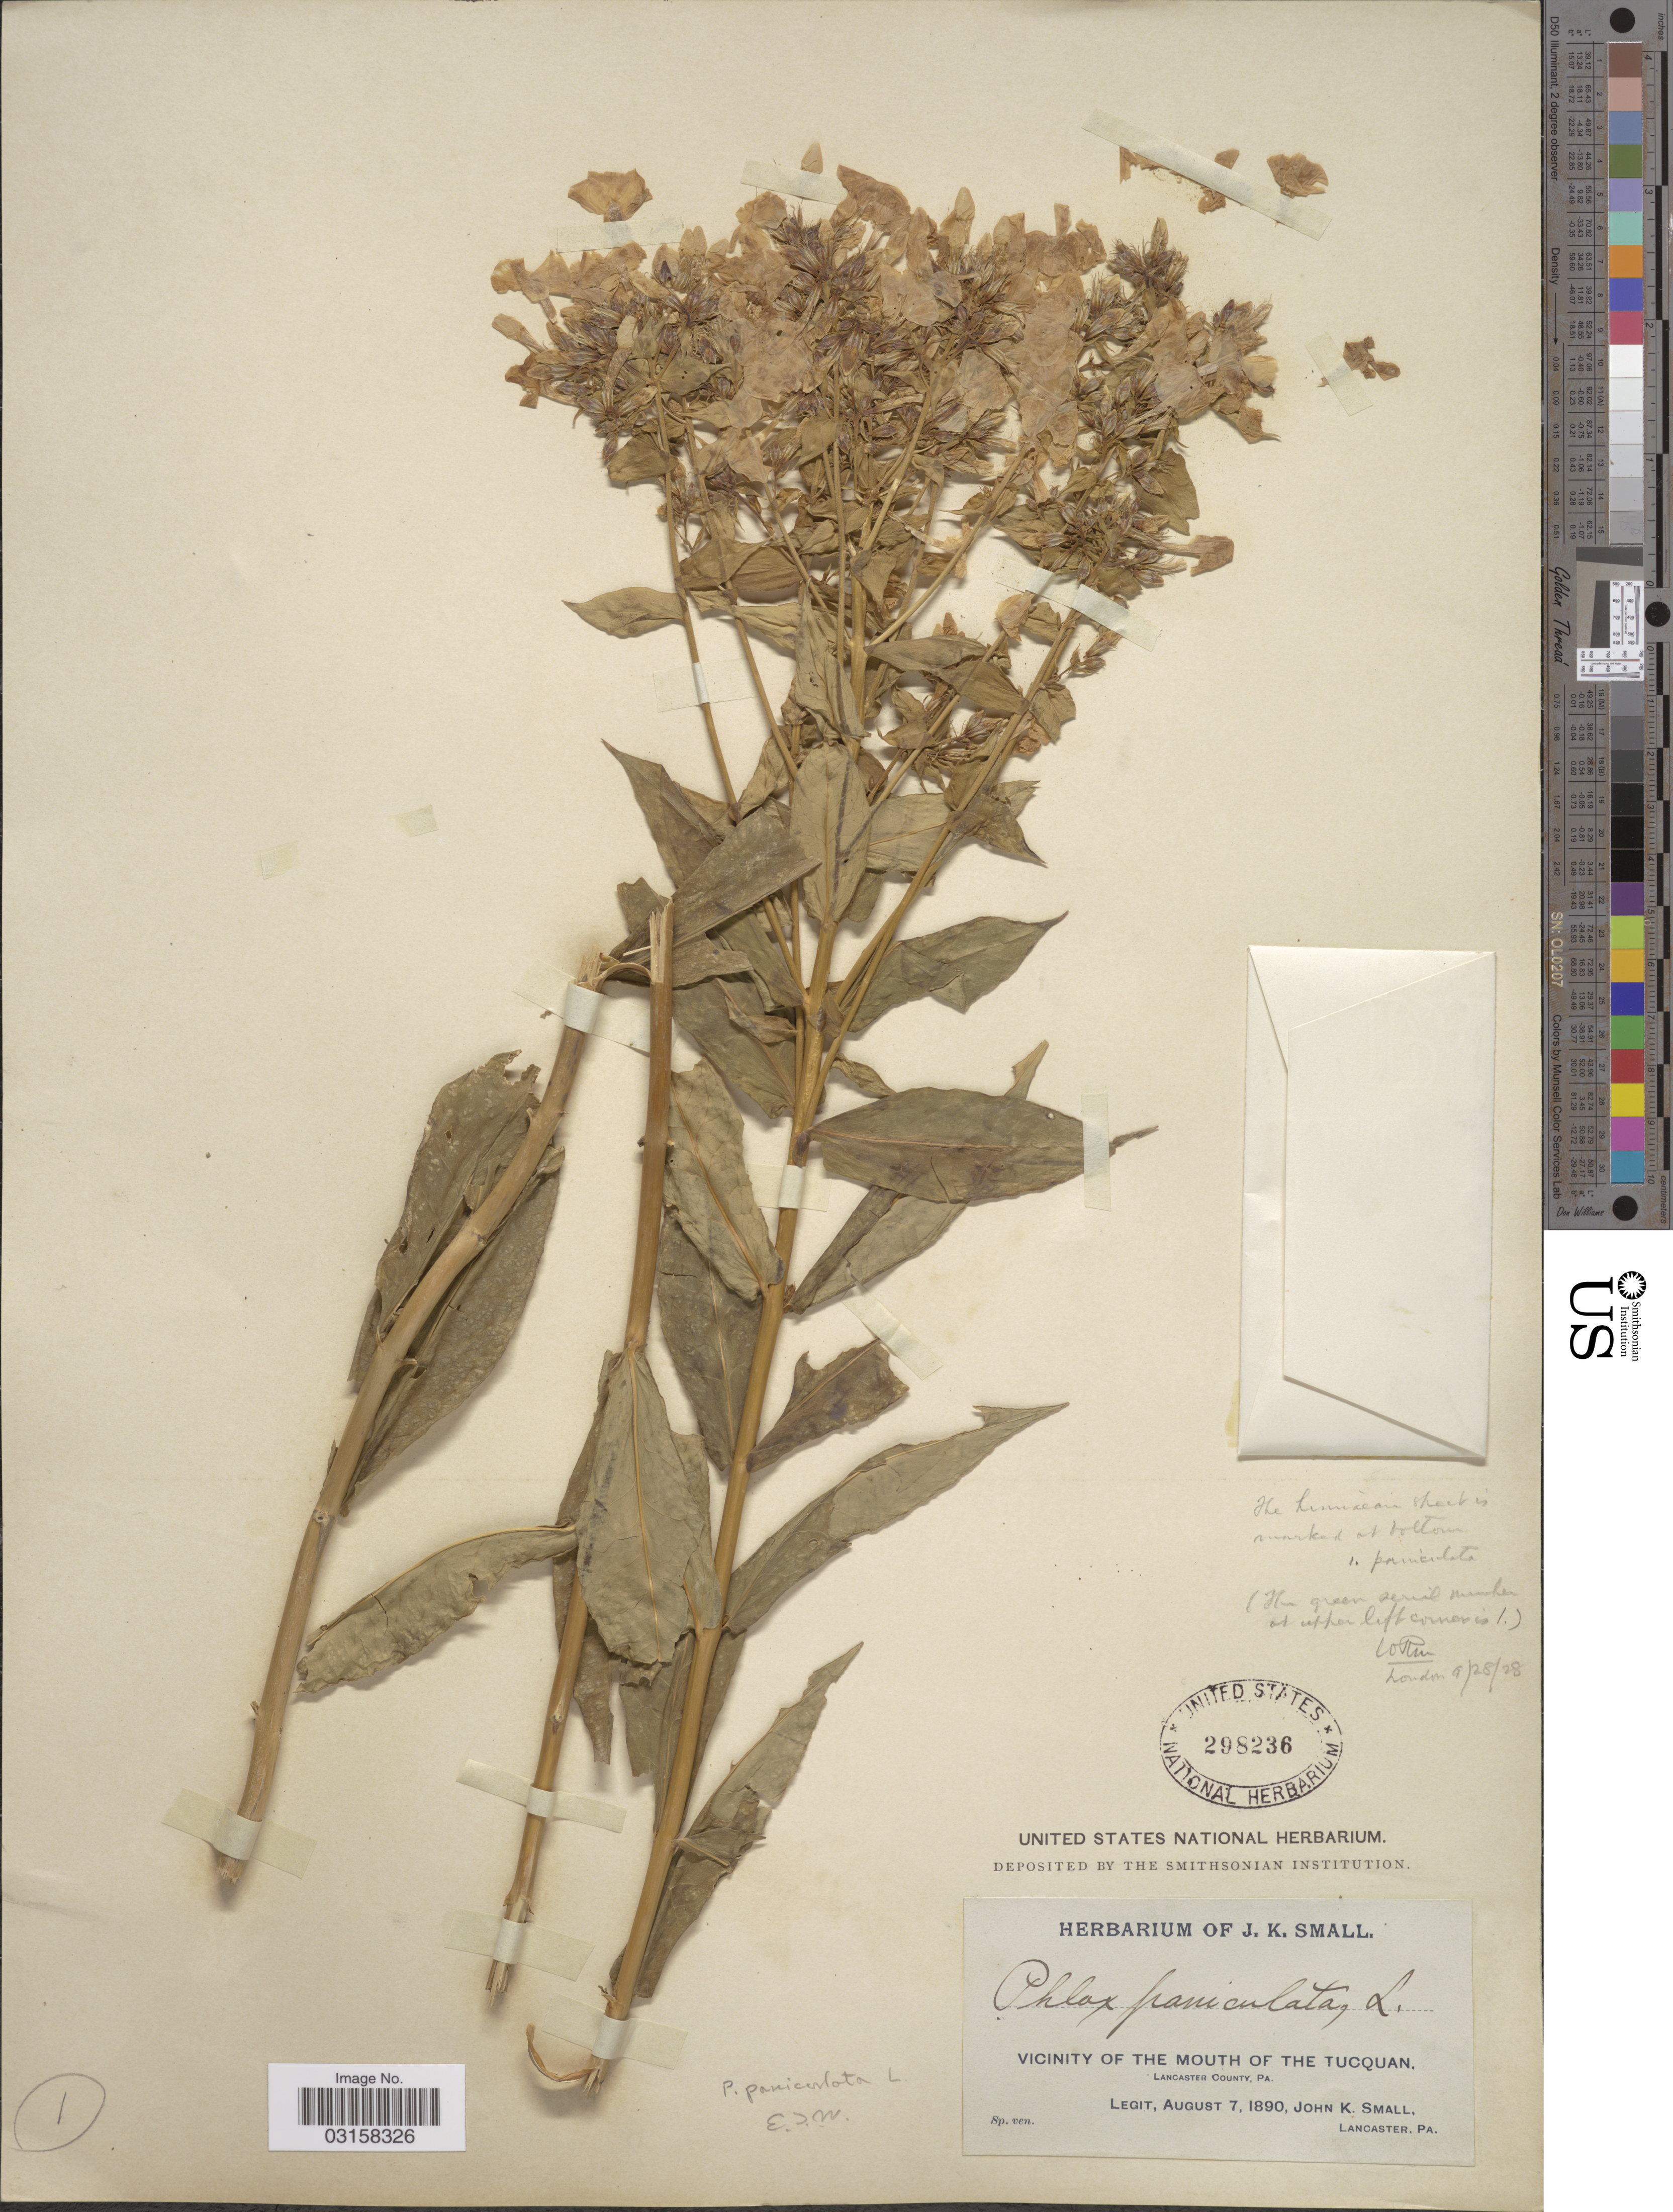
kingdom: Plantae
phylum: Tracheophyta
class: Magnoliopsida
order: Ericales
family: Polemoniaceae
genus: Phlox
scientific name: Phlox paniculata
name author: L.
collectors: J. K. Small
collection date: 1890-08-07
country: United States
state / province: Pennsylvania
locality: Vicinity of the Mouth of the Tucquan. Lancaster County, Pa.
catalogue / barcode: US 298236